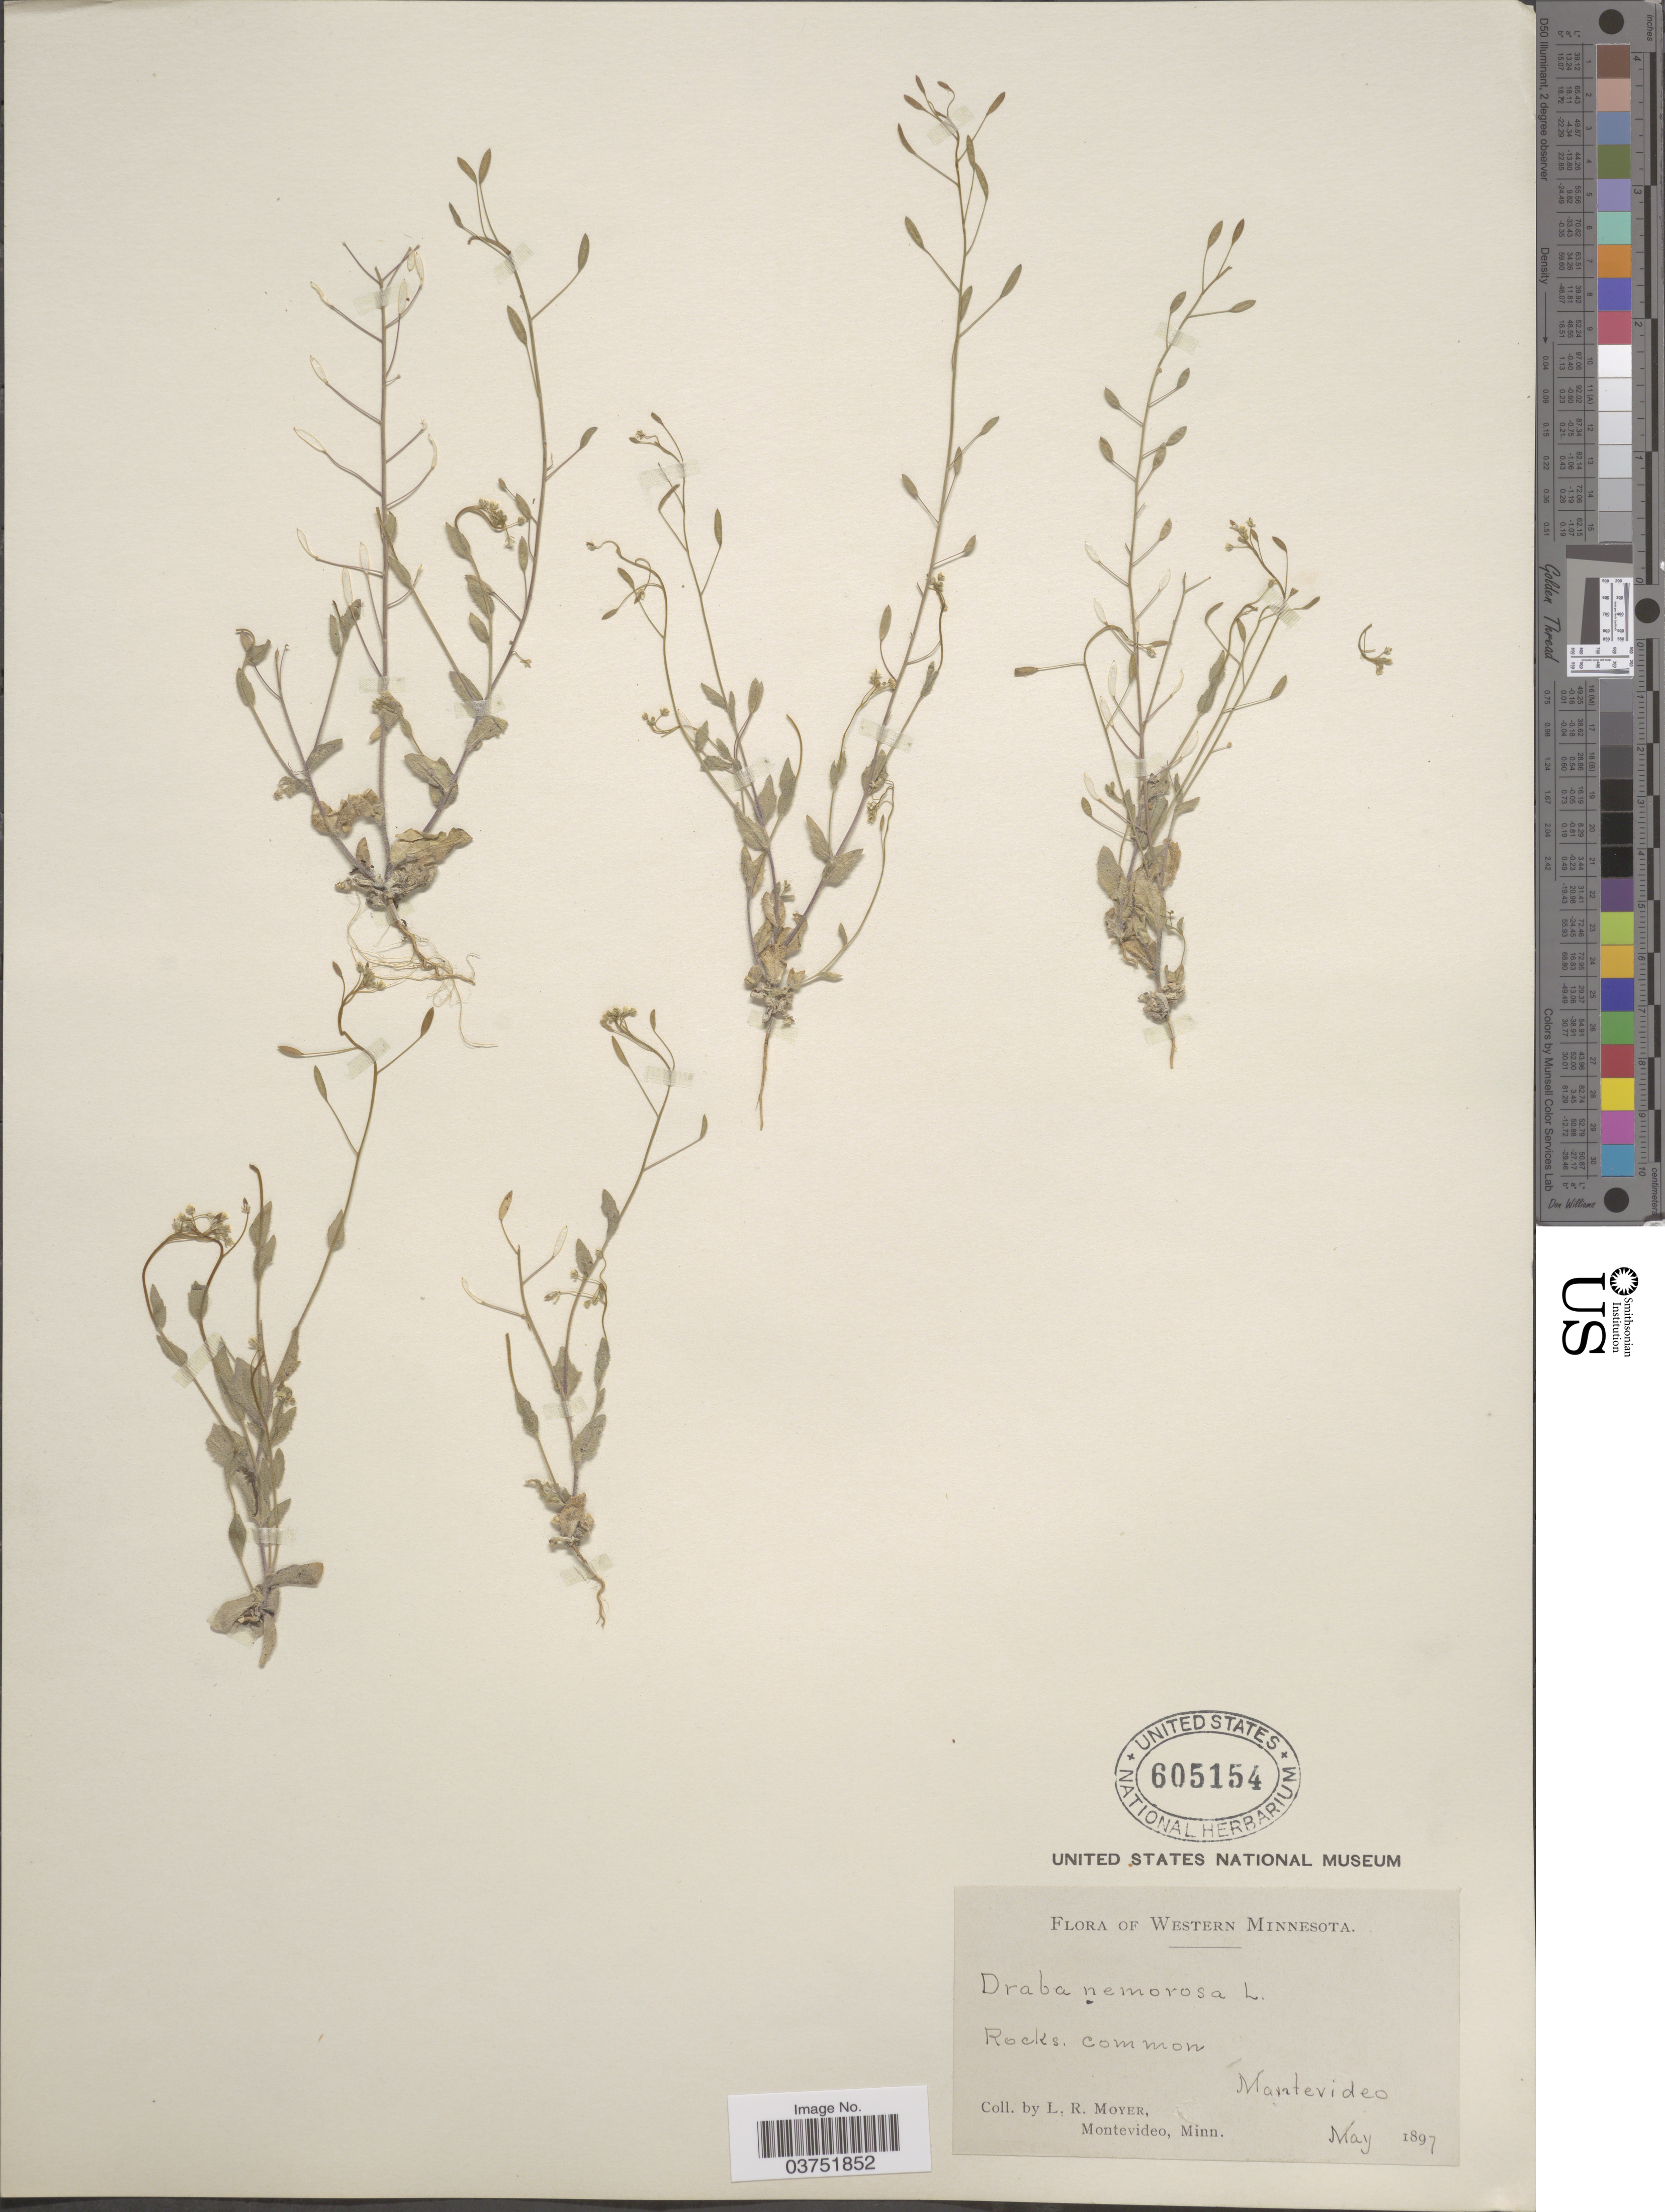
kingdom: Plantae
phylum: Tracheophyta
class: Magnoliopsida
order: Brassicales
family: Brassicaceae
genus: Draba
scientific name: Draba nemorosa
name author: L.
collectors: L. Moyer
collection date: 1897-05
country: United States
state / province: Minnesota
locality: Western Minnesota. Montevideo.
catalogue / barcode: US 605154